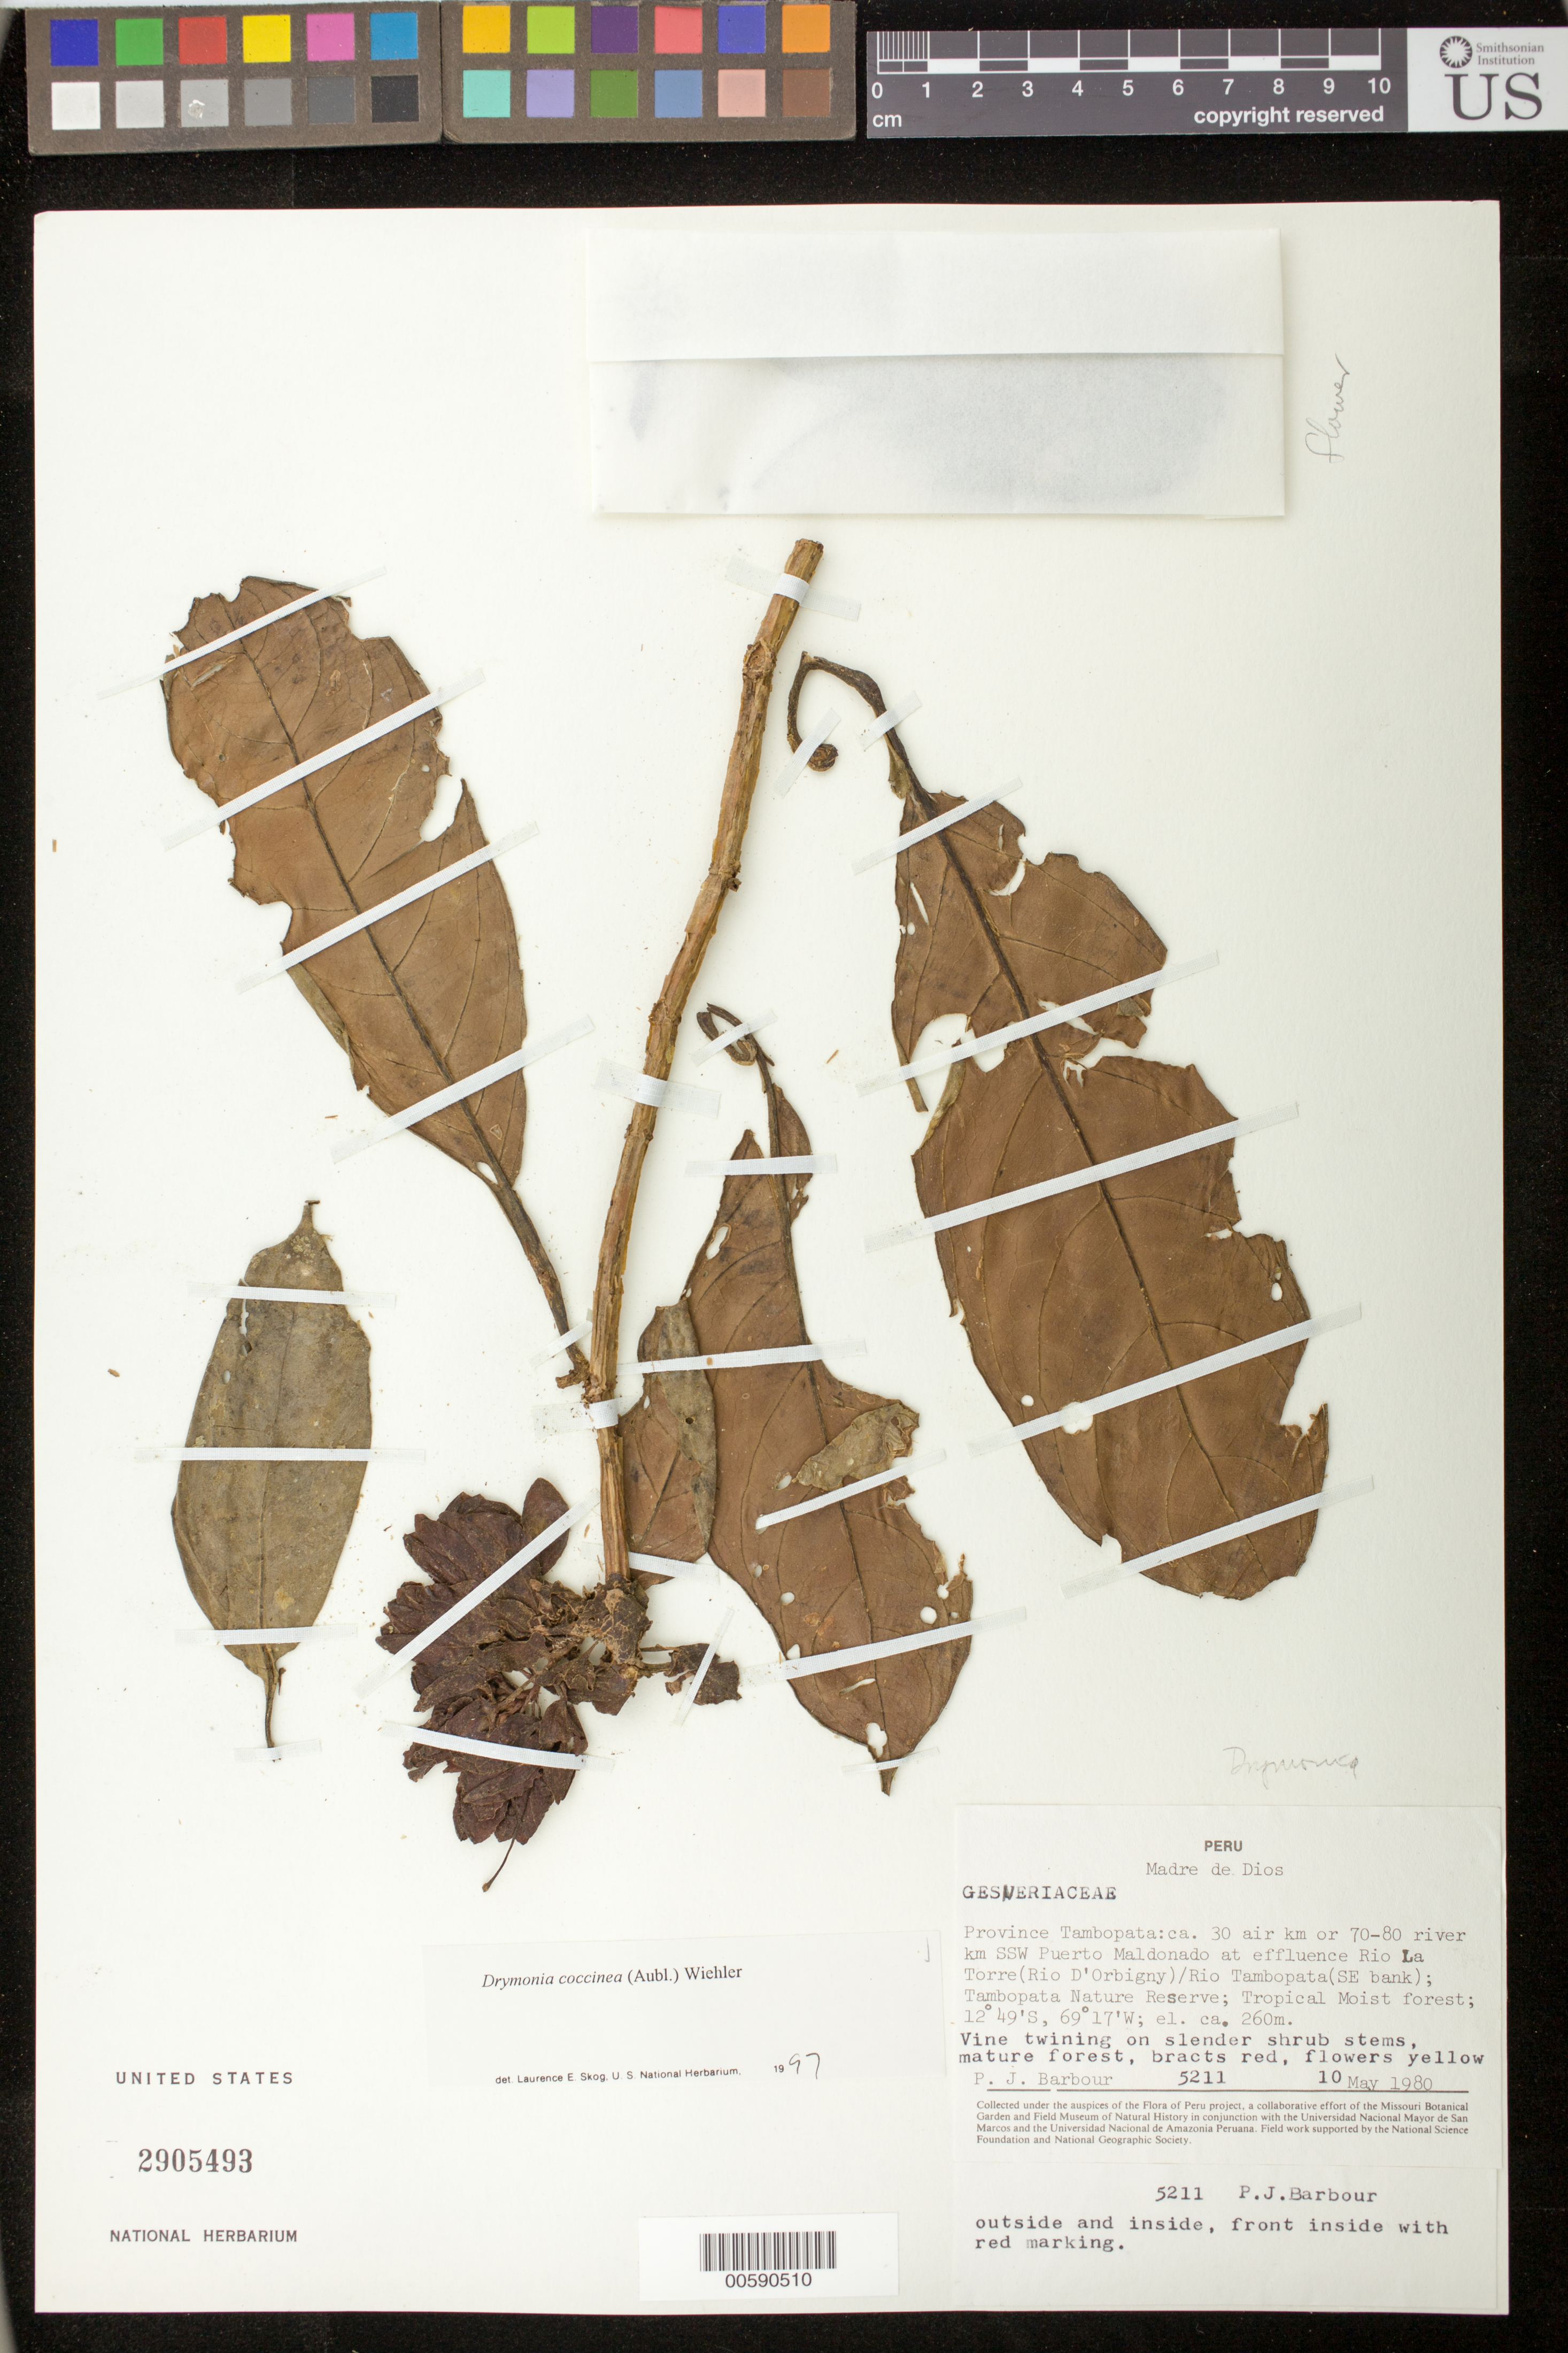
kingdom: Plantae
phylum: Tracheophyta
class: Magnoliopsida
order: Lamiales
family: Gesneriaceae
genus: Drymonia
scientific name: Drymonia coccinea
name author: (Aubl.) Wiehler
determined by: Skog, Laurence E.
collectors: P. Barbour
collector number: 5211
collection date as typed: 10 May 1980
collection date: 1980-05-10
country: Peru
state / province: Madre de Dios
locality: Prov. Tambopata; ca. 30 air km or 70-80 river km SSW Puerto Maldonado at effluence Rio La Torre (Rio D'Orbigny)/Rio Tambopata (SE bank); Tambopata Nature Reserve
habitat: Tropical moist forest; mature forest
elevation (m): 260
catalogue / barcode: US 2905493